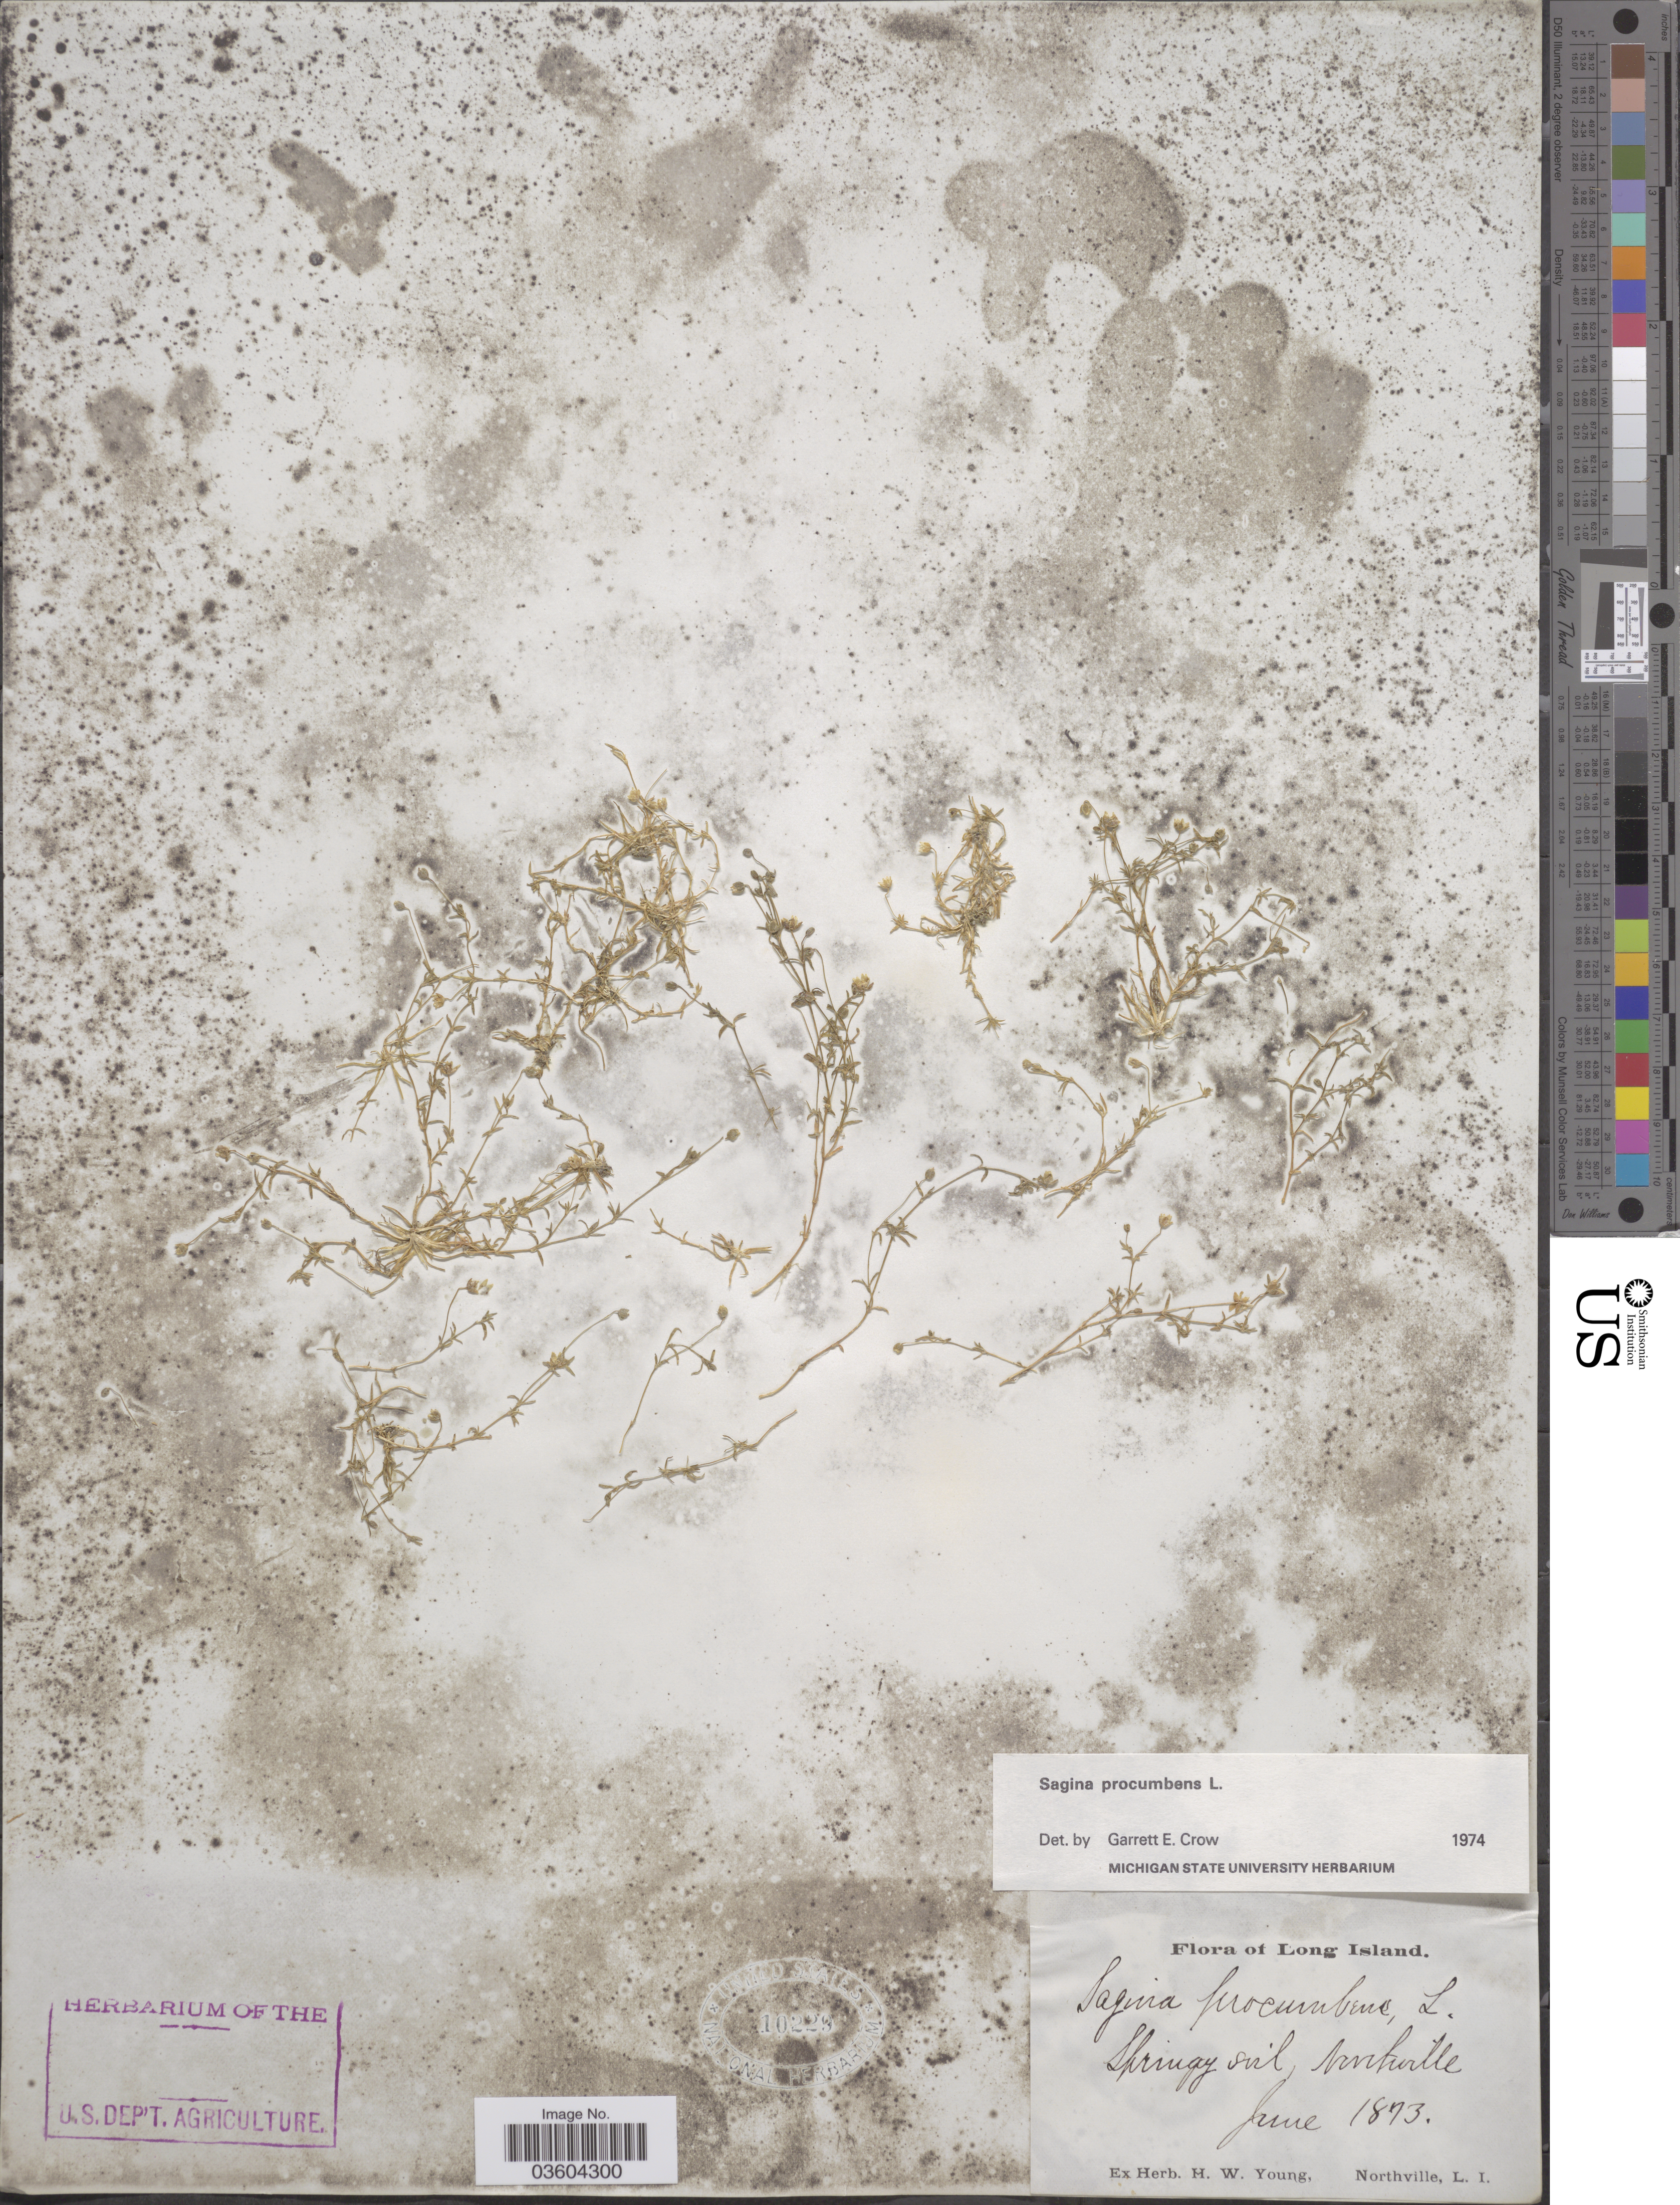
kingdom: Plantae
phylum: Tracheophyta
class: Magnoliopsida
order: Caryophyllales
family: Caryophyllaceae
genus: Sagina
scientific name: Sagina procumbens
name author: L.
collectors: ex herb. H.W. Young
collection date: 1873-06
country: United States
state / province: New York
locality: Long Island. Springy soil, Northville.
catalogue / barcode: US 10229